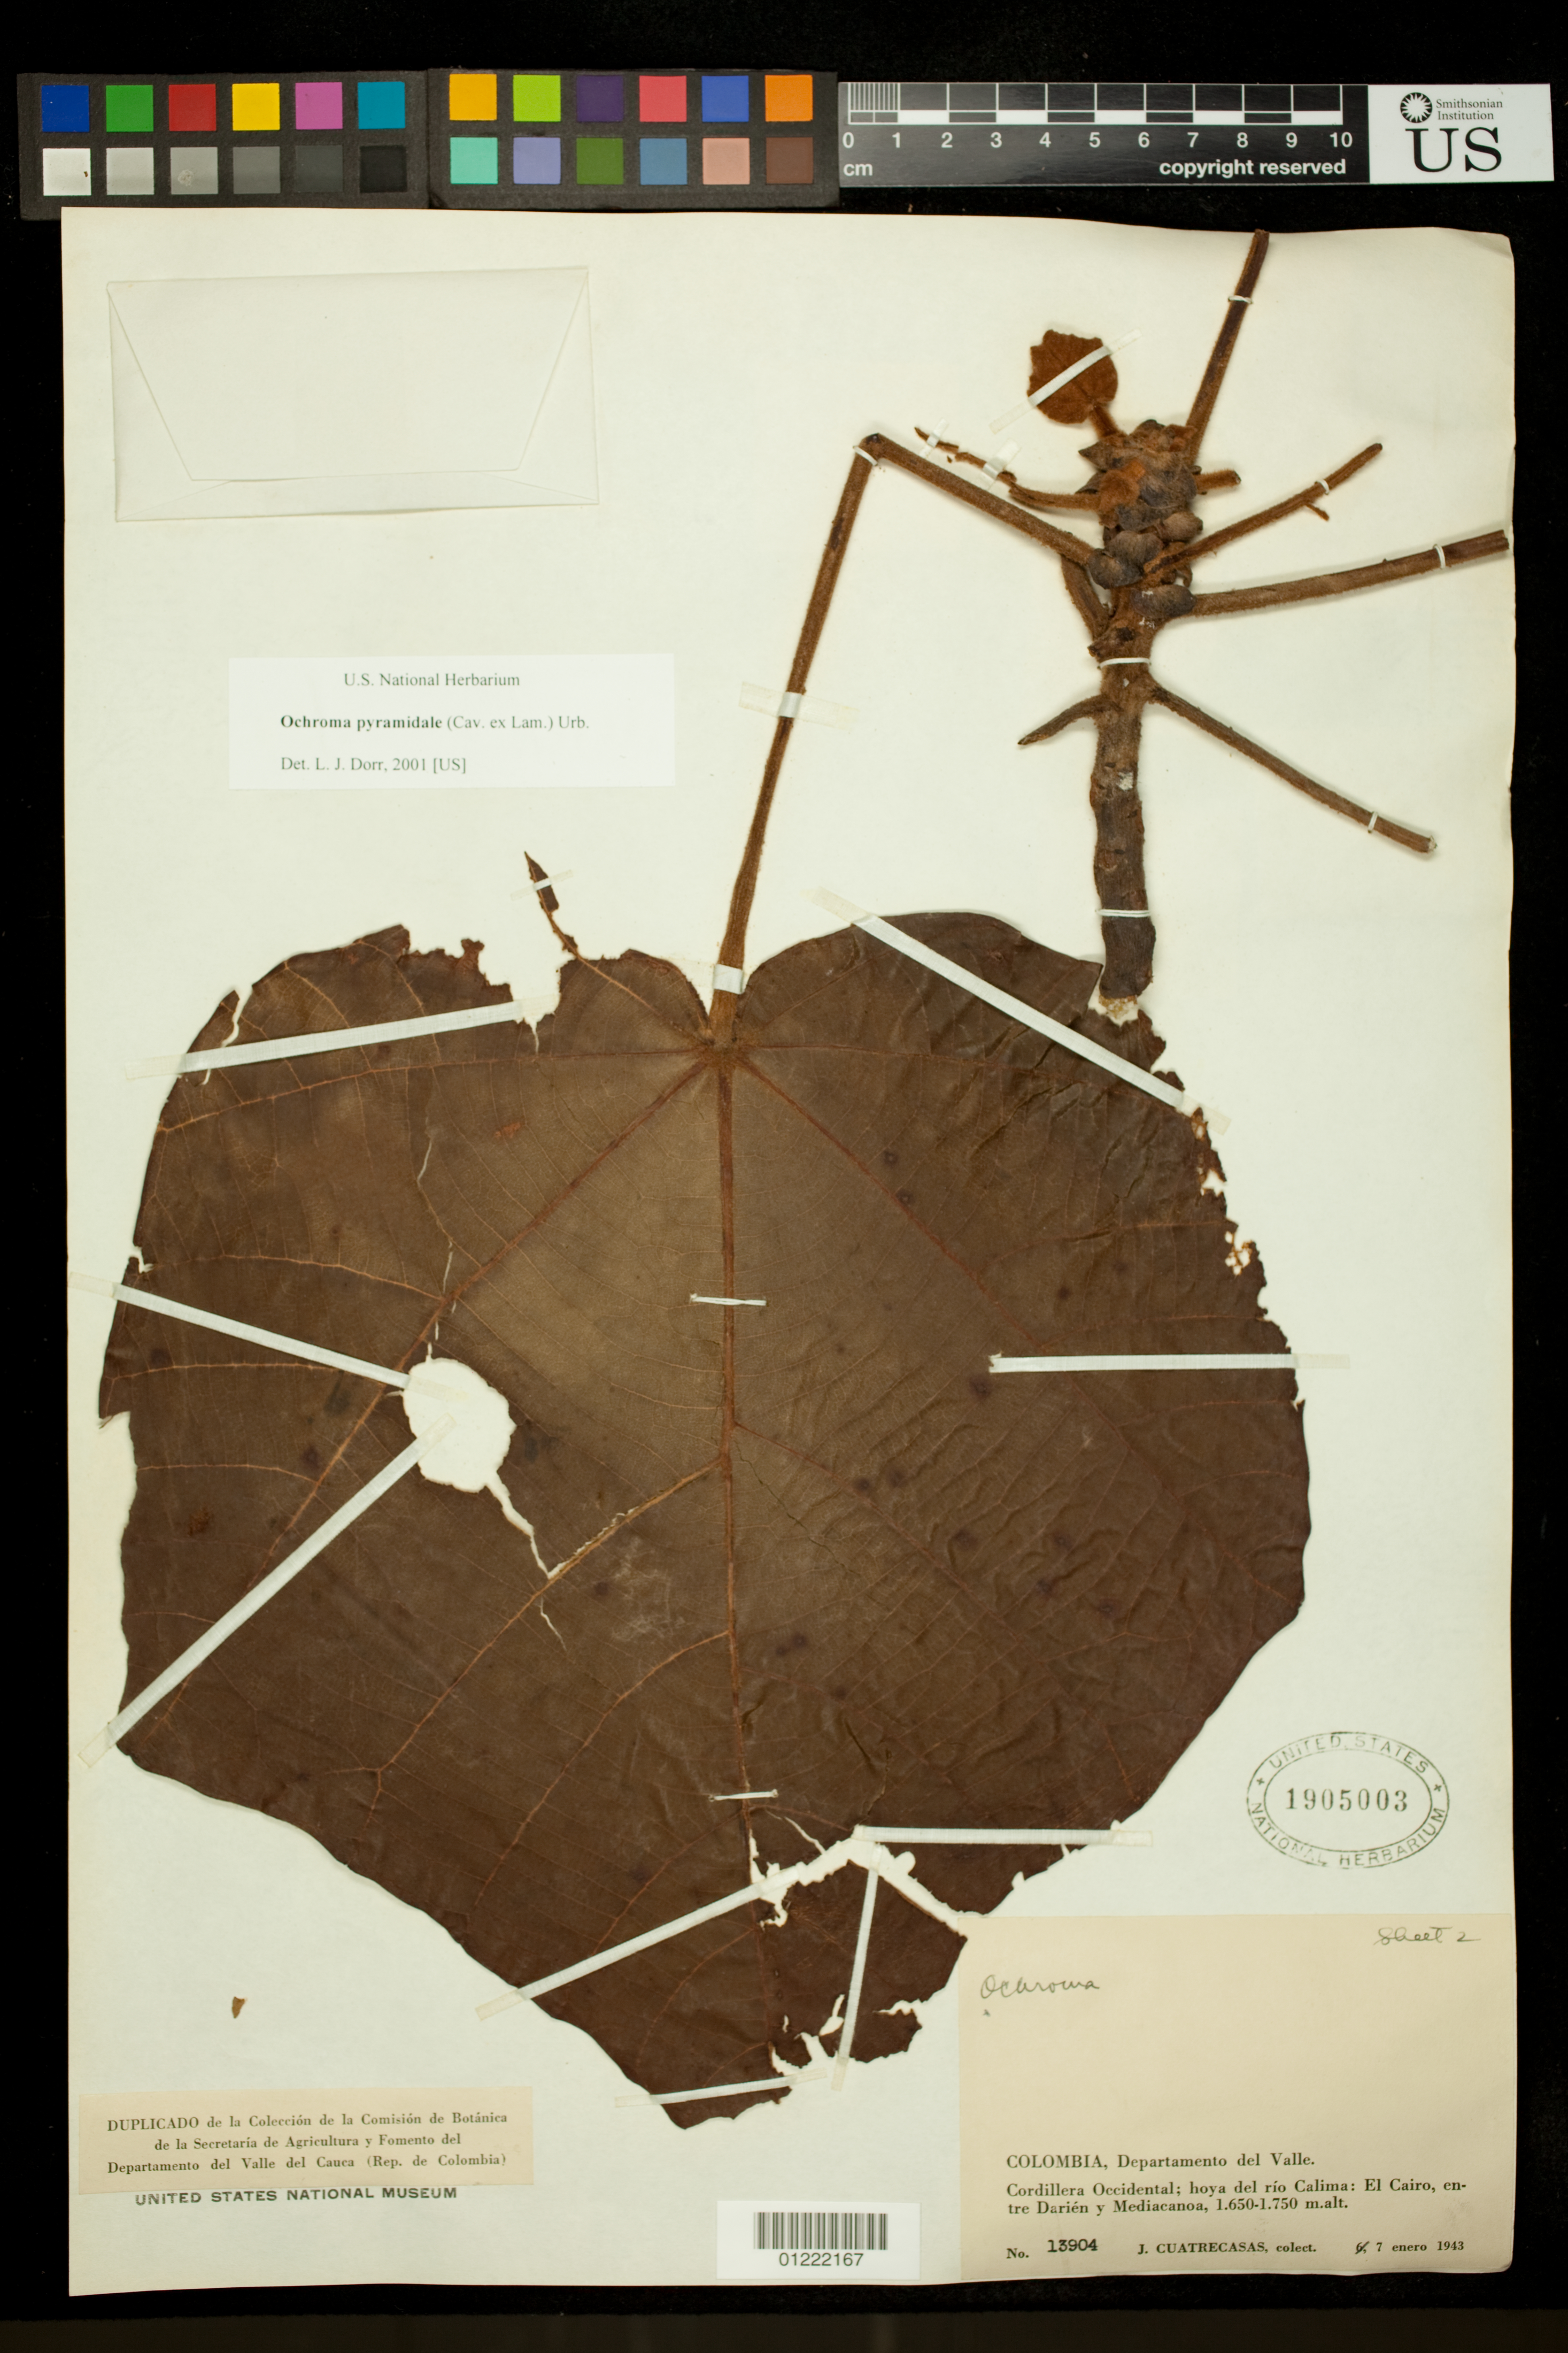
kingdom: Plantae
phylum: Tracheophyta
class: Magnoliopsida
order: Malvales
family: Malvaceae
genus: Ochroma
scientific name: Ochroma pyramidale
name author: (Cav. ex Lam.) Urb.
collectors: J. Cuatrecasas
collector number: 13904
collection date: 1943-01-07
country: Colombia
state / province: Valle del Cauca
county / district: El Cairo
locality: Departamento del Valle. Cordillera Occidental; hoya del río Calima: El Cairo, entre Darién y Mediacanoa.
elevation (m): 1650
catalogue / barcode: US 1905003